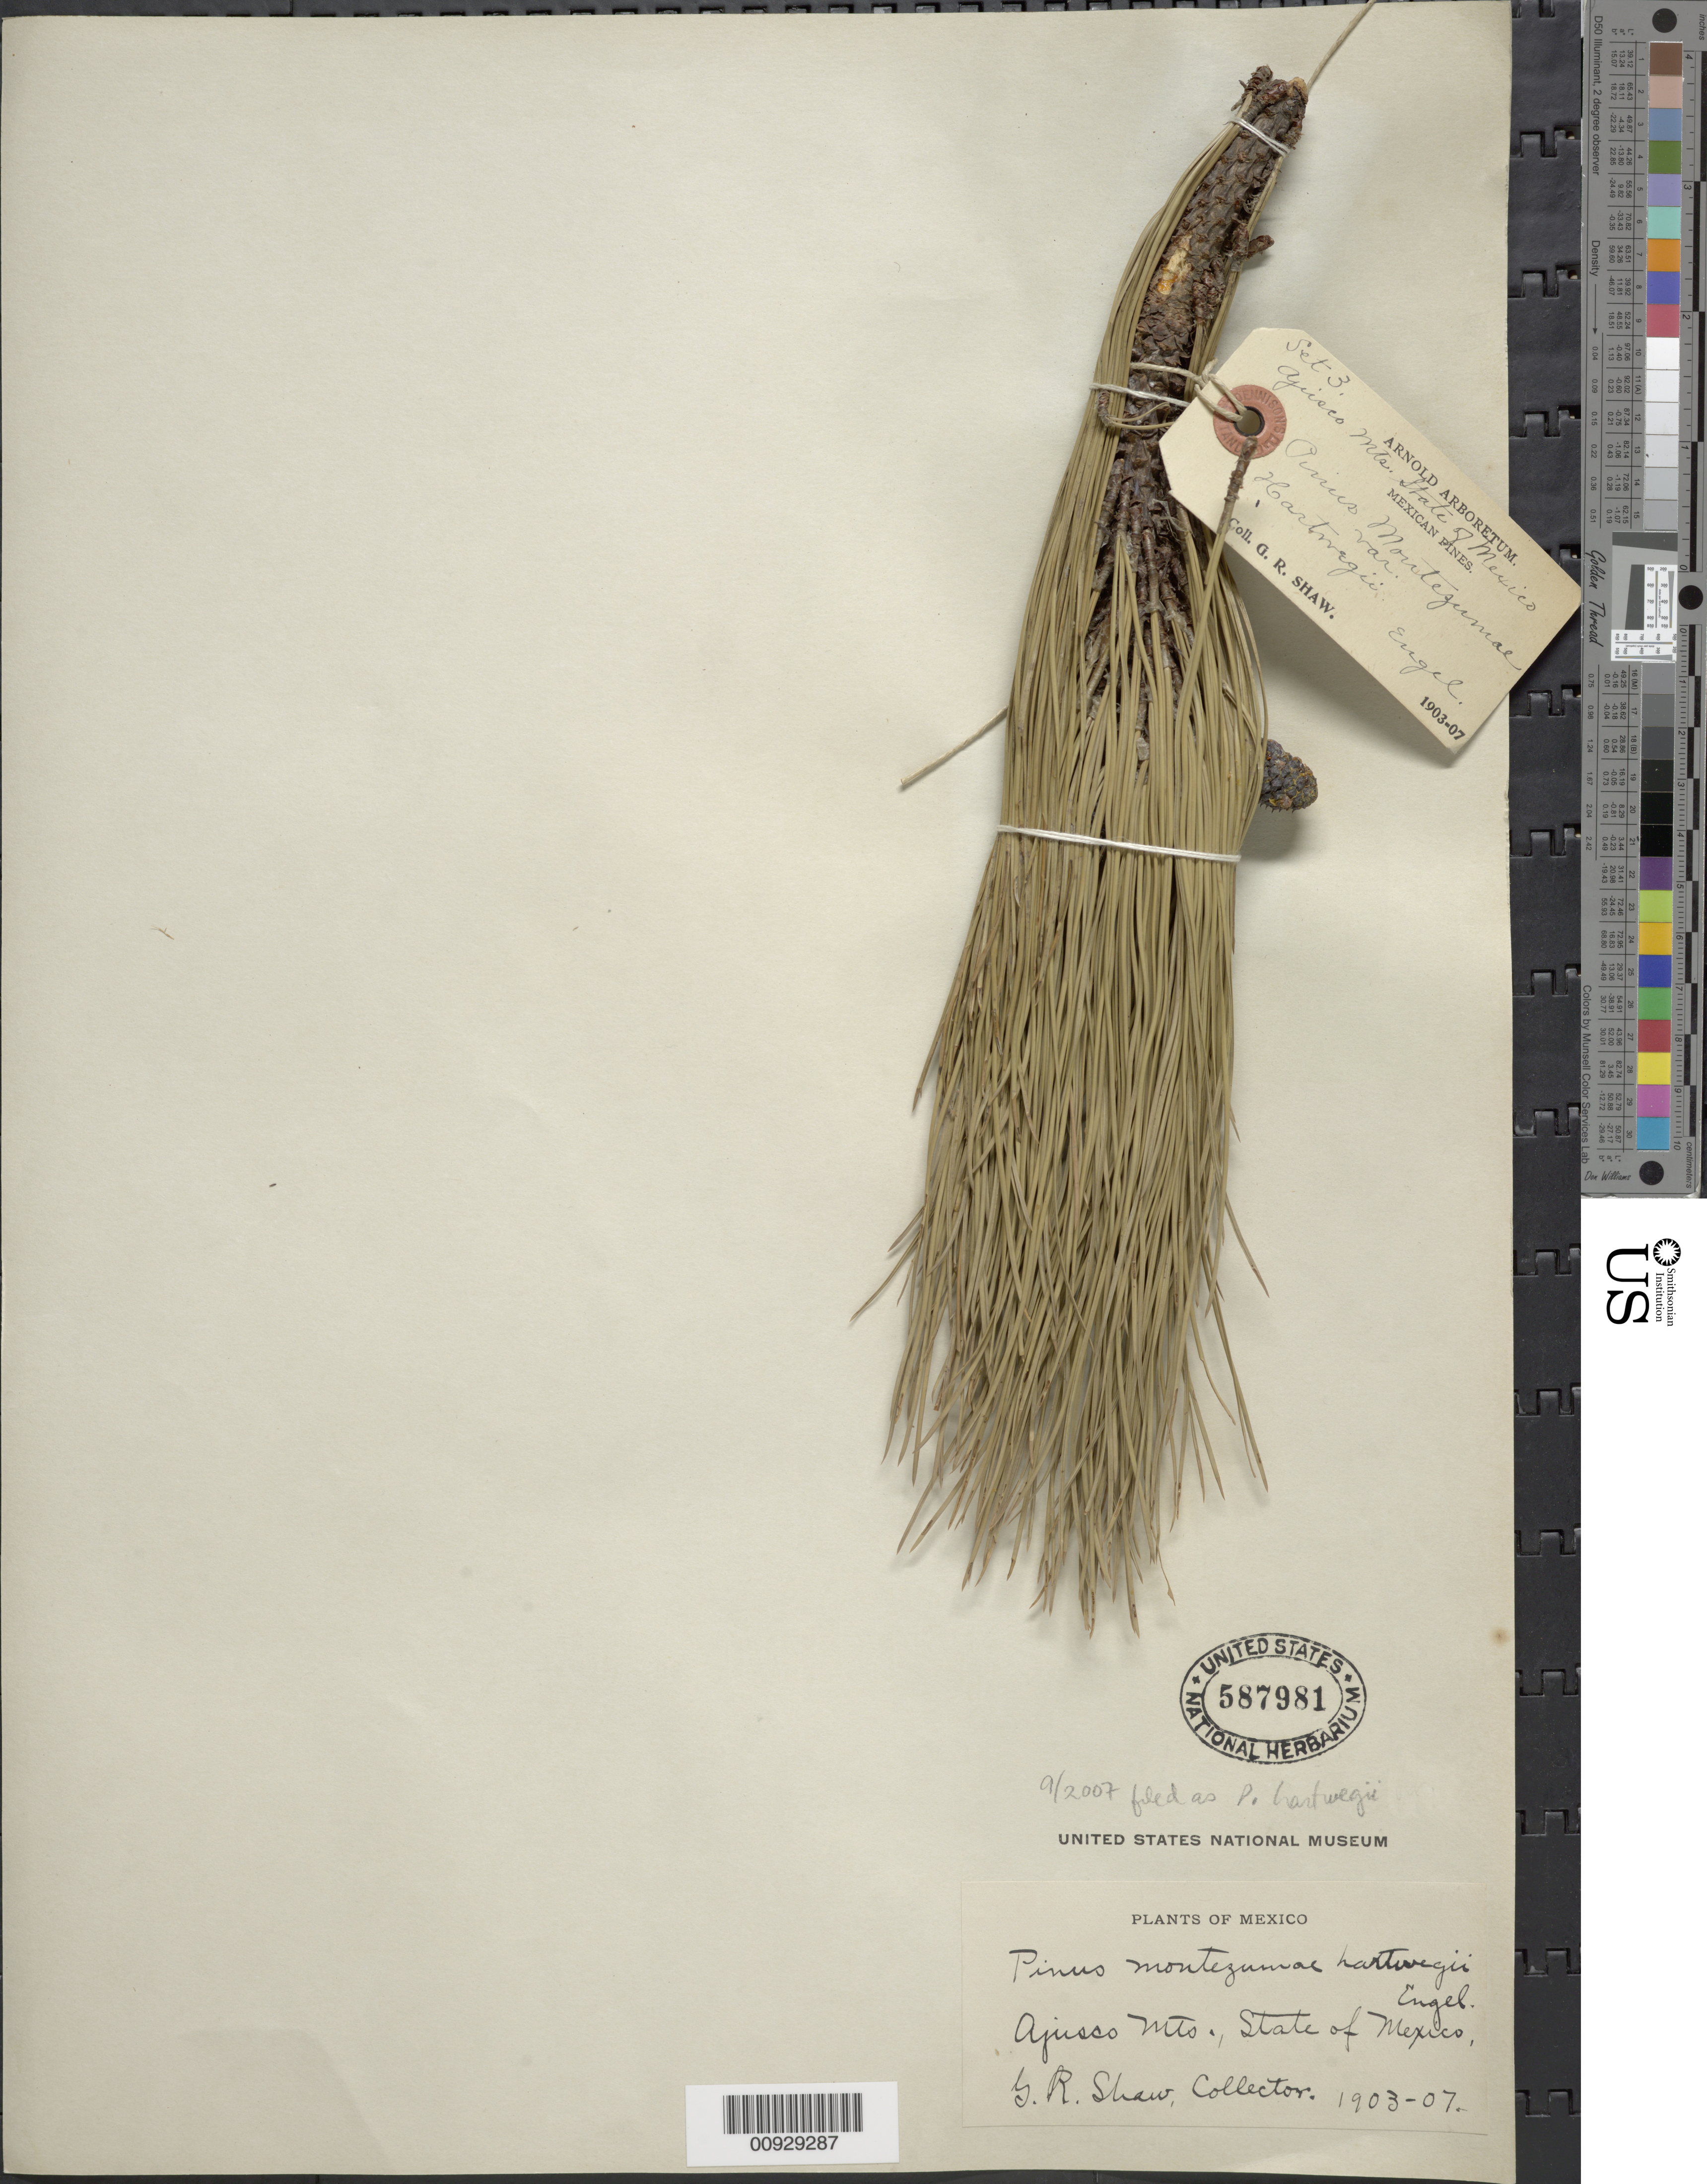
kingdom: Plantae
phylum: Tracheophyta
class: Pinopsida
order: Pinales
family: Pinaceae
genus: Pinus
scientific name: Pinus hartwegii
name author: Lindl.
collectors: G. R. Shaw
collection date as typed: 1903 to -- --- 1907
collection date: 1903/1907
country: Mexico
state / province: México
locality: Ajusco Mountains.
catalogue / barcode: US 587981